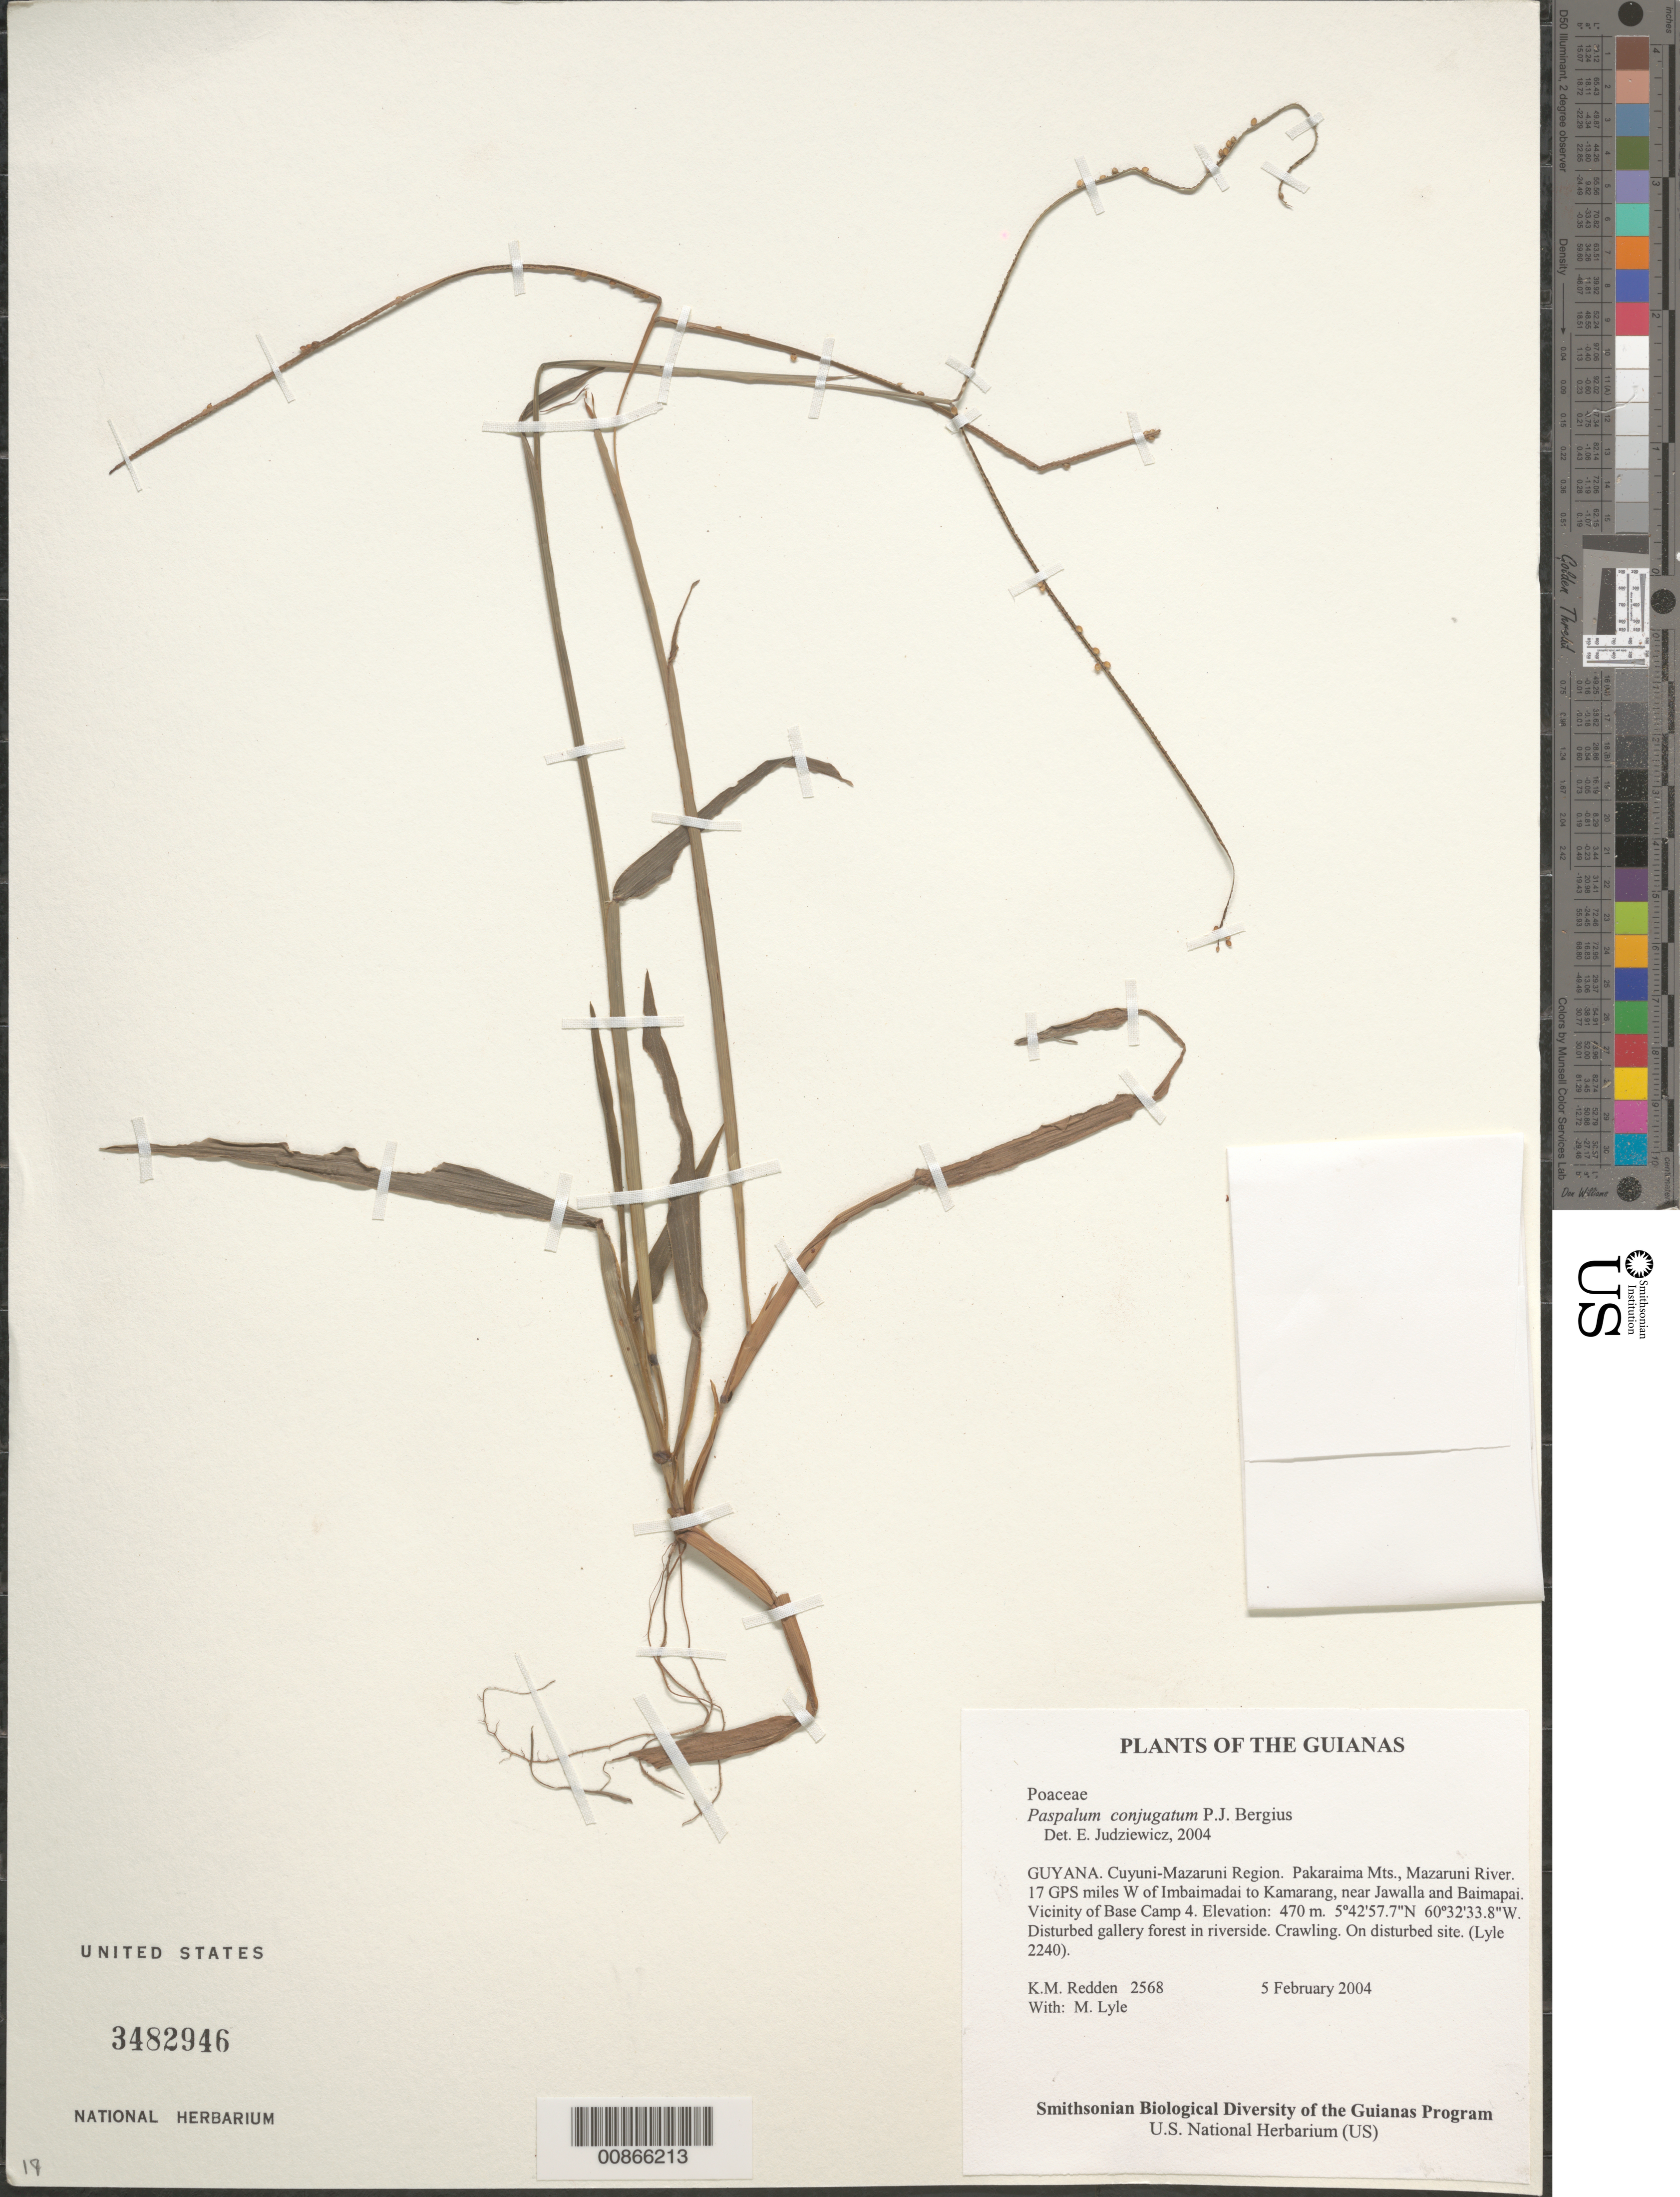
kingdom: Plantae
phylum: Tracheophyta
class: Liliopsida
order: Poales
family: Poaceae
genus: Paspalum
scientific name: Paspalum conjugatum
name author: P.J. Bergius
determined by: Judziewicz, E. J.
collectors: K. M. Redden & M. Lyle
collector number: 2568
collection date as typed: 5 February 2004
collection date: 2004-02-05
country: Guyana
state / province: Cuyuni-Mazaruni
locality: Pakaraima Mts., Mazaruni River. 17 GPS miles W of Imbaimadai to Kamarang, near Jawalla and Baimapai. Vicinity of Base Camp 4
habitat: Disturbed gallery forest in riverside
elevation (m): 470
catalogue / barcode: US 3482946